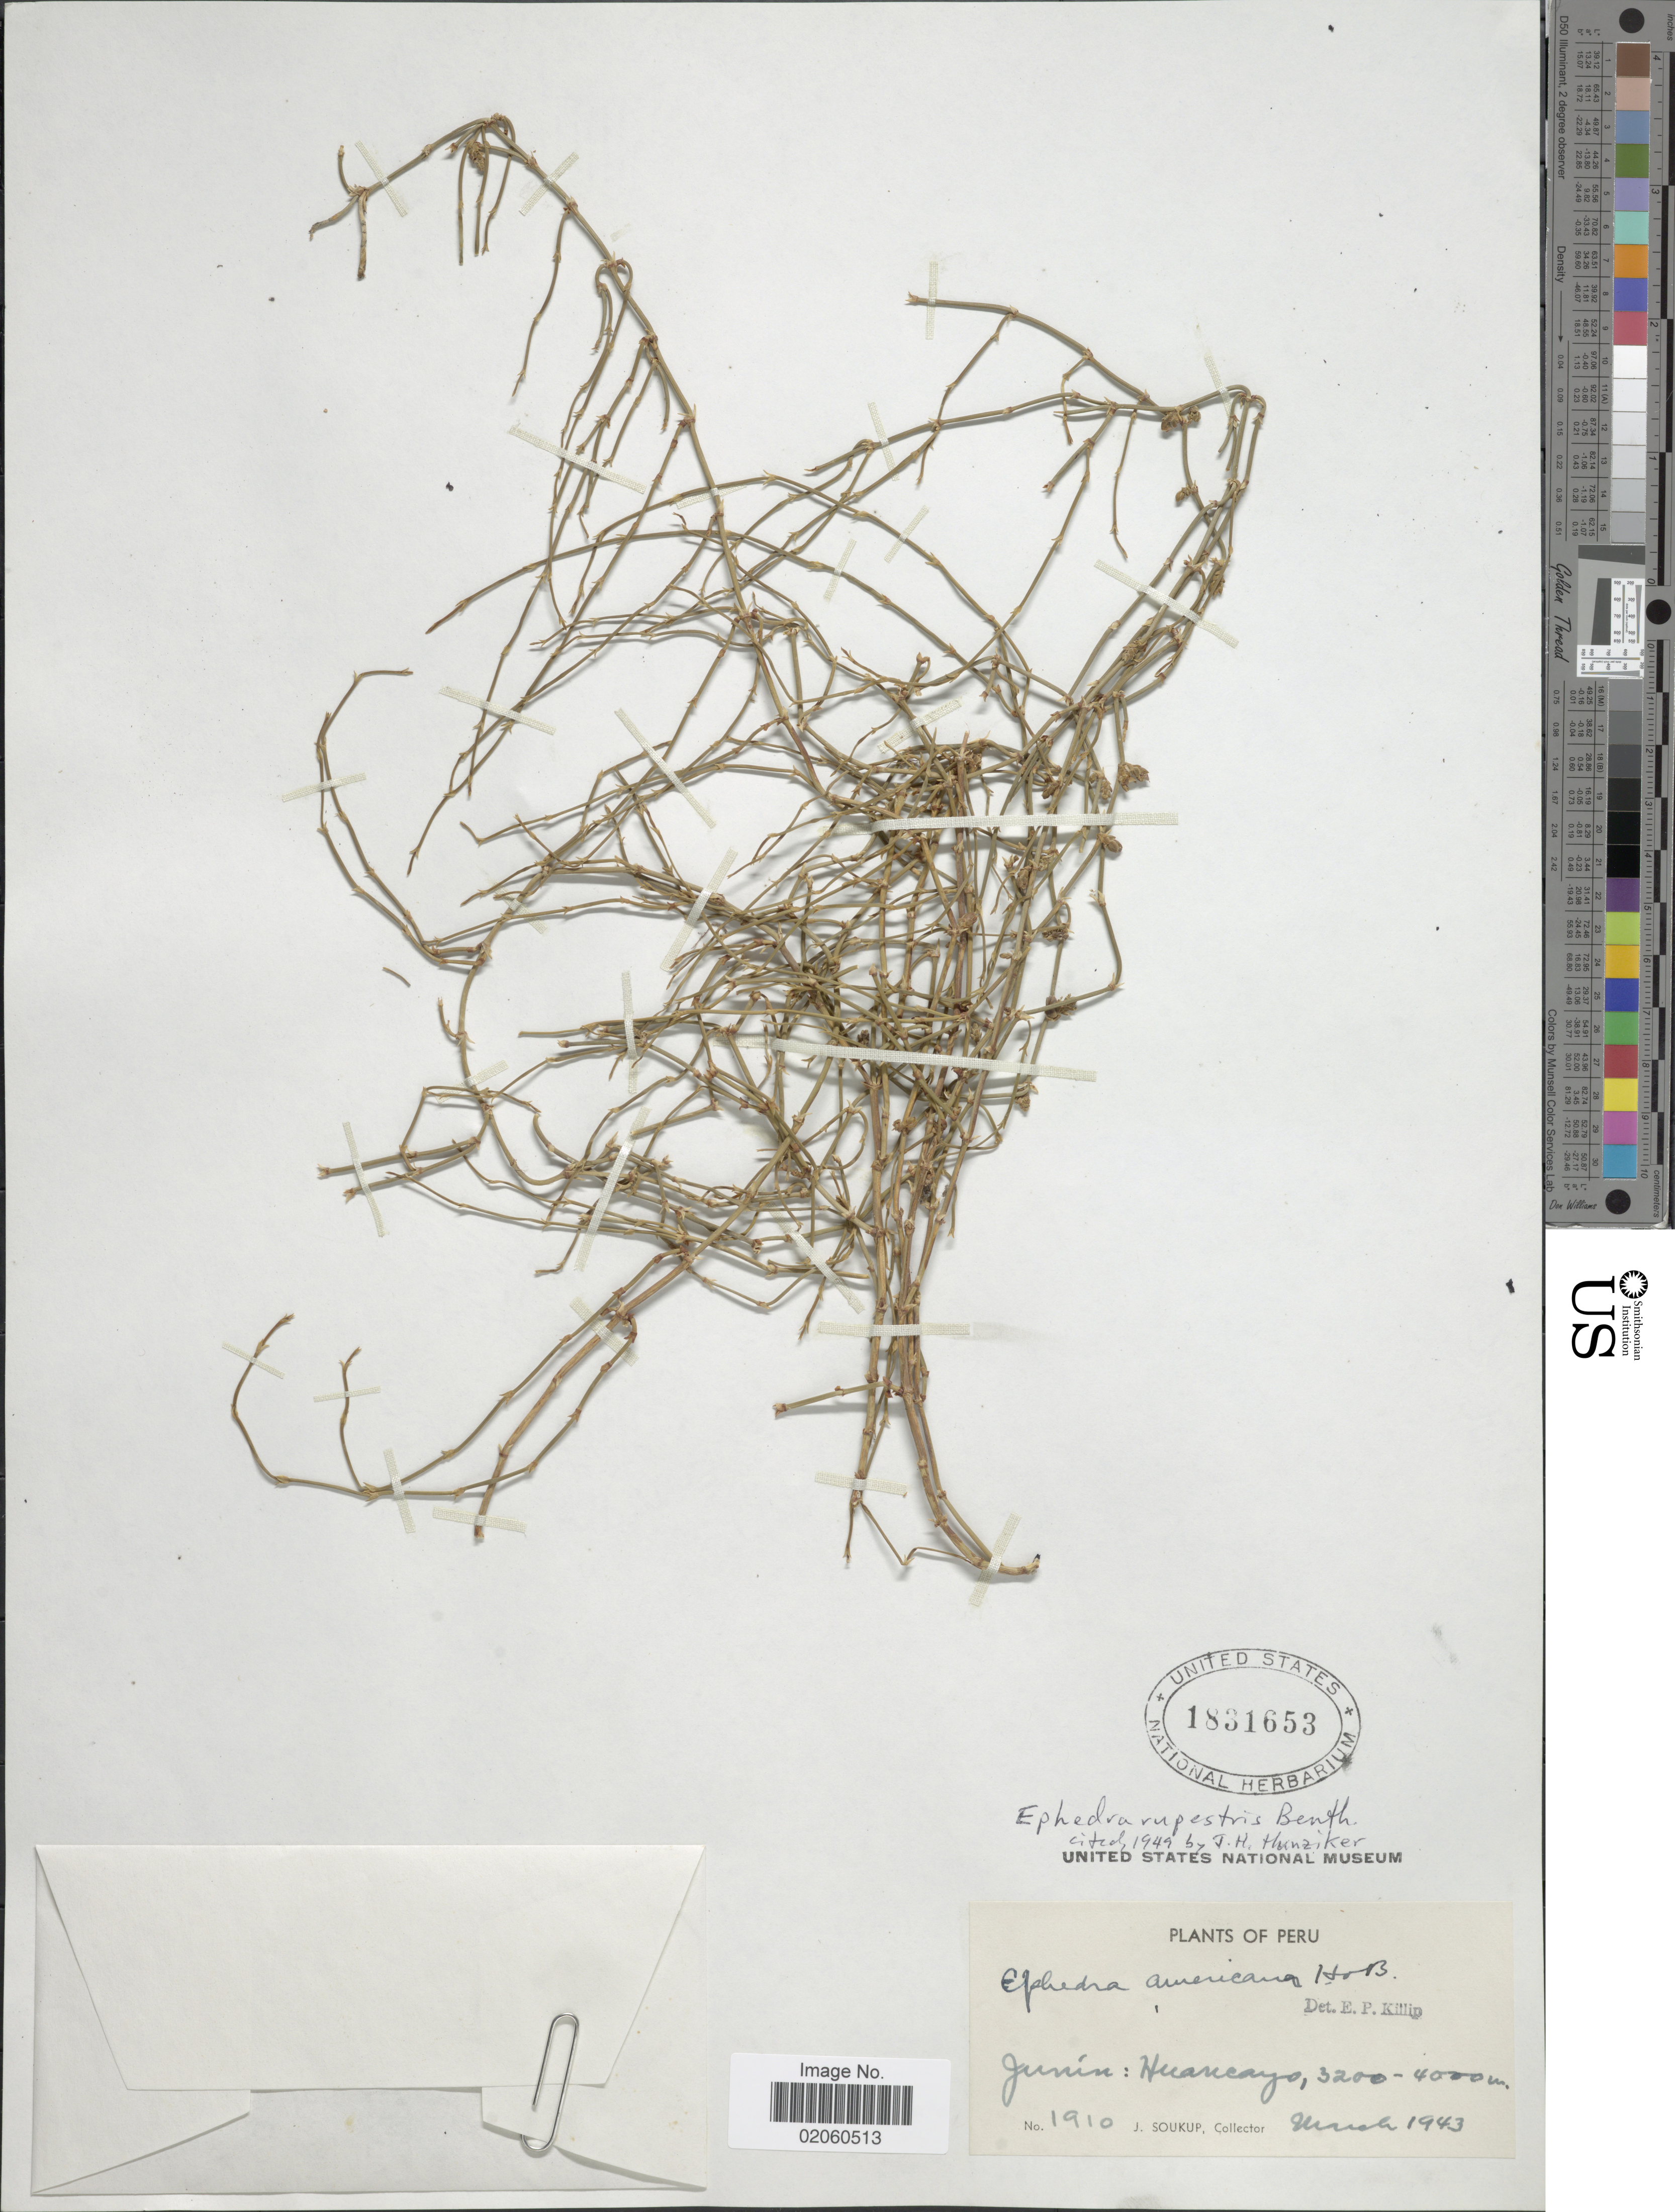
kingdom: Plantae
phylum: Tracheophyta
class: Gnetopsida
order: Ephedrales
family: Ephedraceae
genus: Ephedra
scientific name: Ephedra rupestris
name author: Benth.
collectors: J. Soukup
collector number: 1910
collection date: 1943-03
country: Peru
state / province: Junín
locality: Huancayo.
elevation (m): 3200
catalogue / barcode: US 1831653